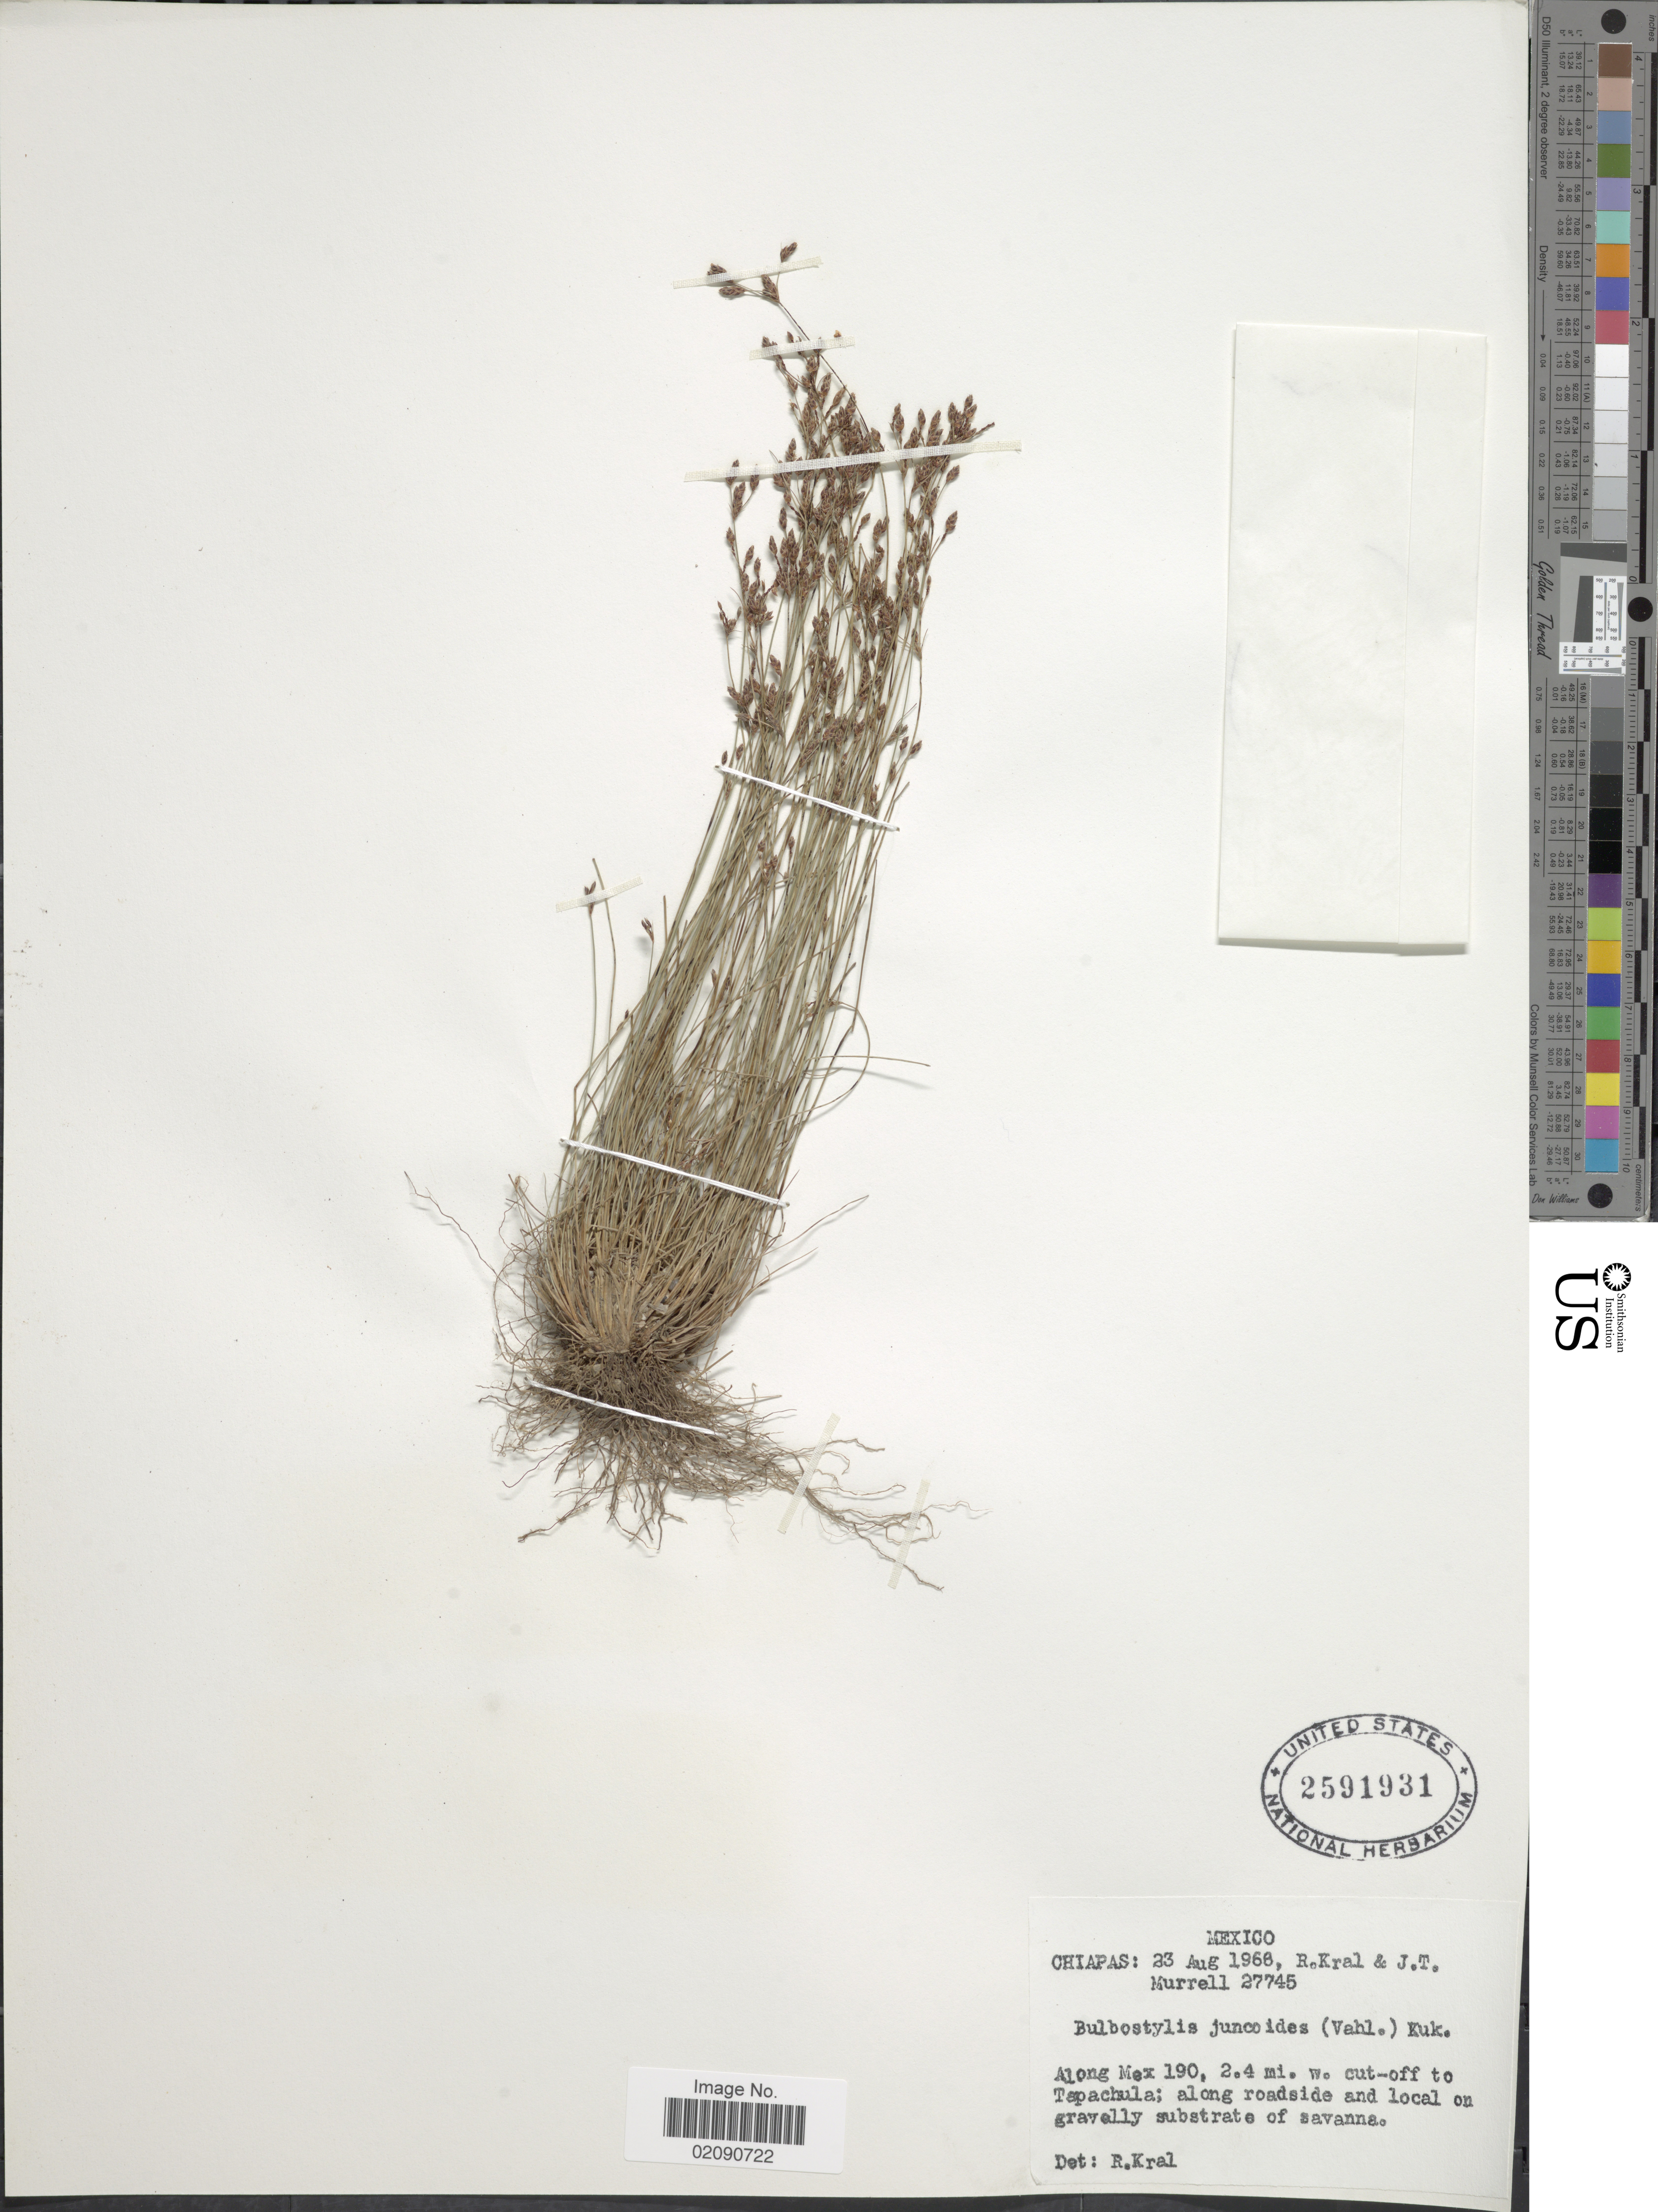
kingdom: Plantae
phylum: Tracheophyta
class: Liliopsida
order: Poales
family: Cyperaceae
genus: Bulbostylis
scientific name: Bulbostylis juncoides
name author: (Vahl) Kük. ex Herter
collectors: R. Kral & J. Murrell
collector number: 27745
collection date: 1968-08-23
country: Mexico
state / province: Chiapas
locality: Along Mex 190, 2.4 mi. w. cut-off to Tapachula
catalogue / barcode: US 2591931